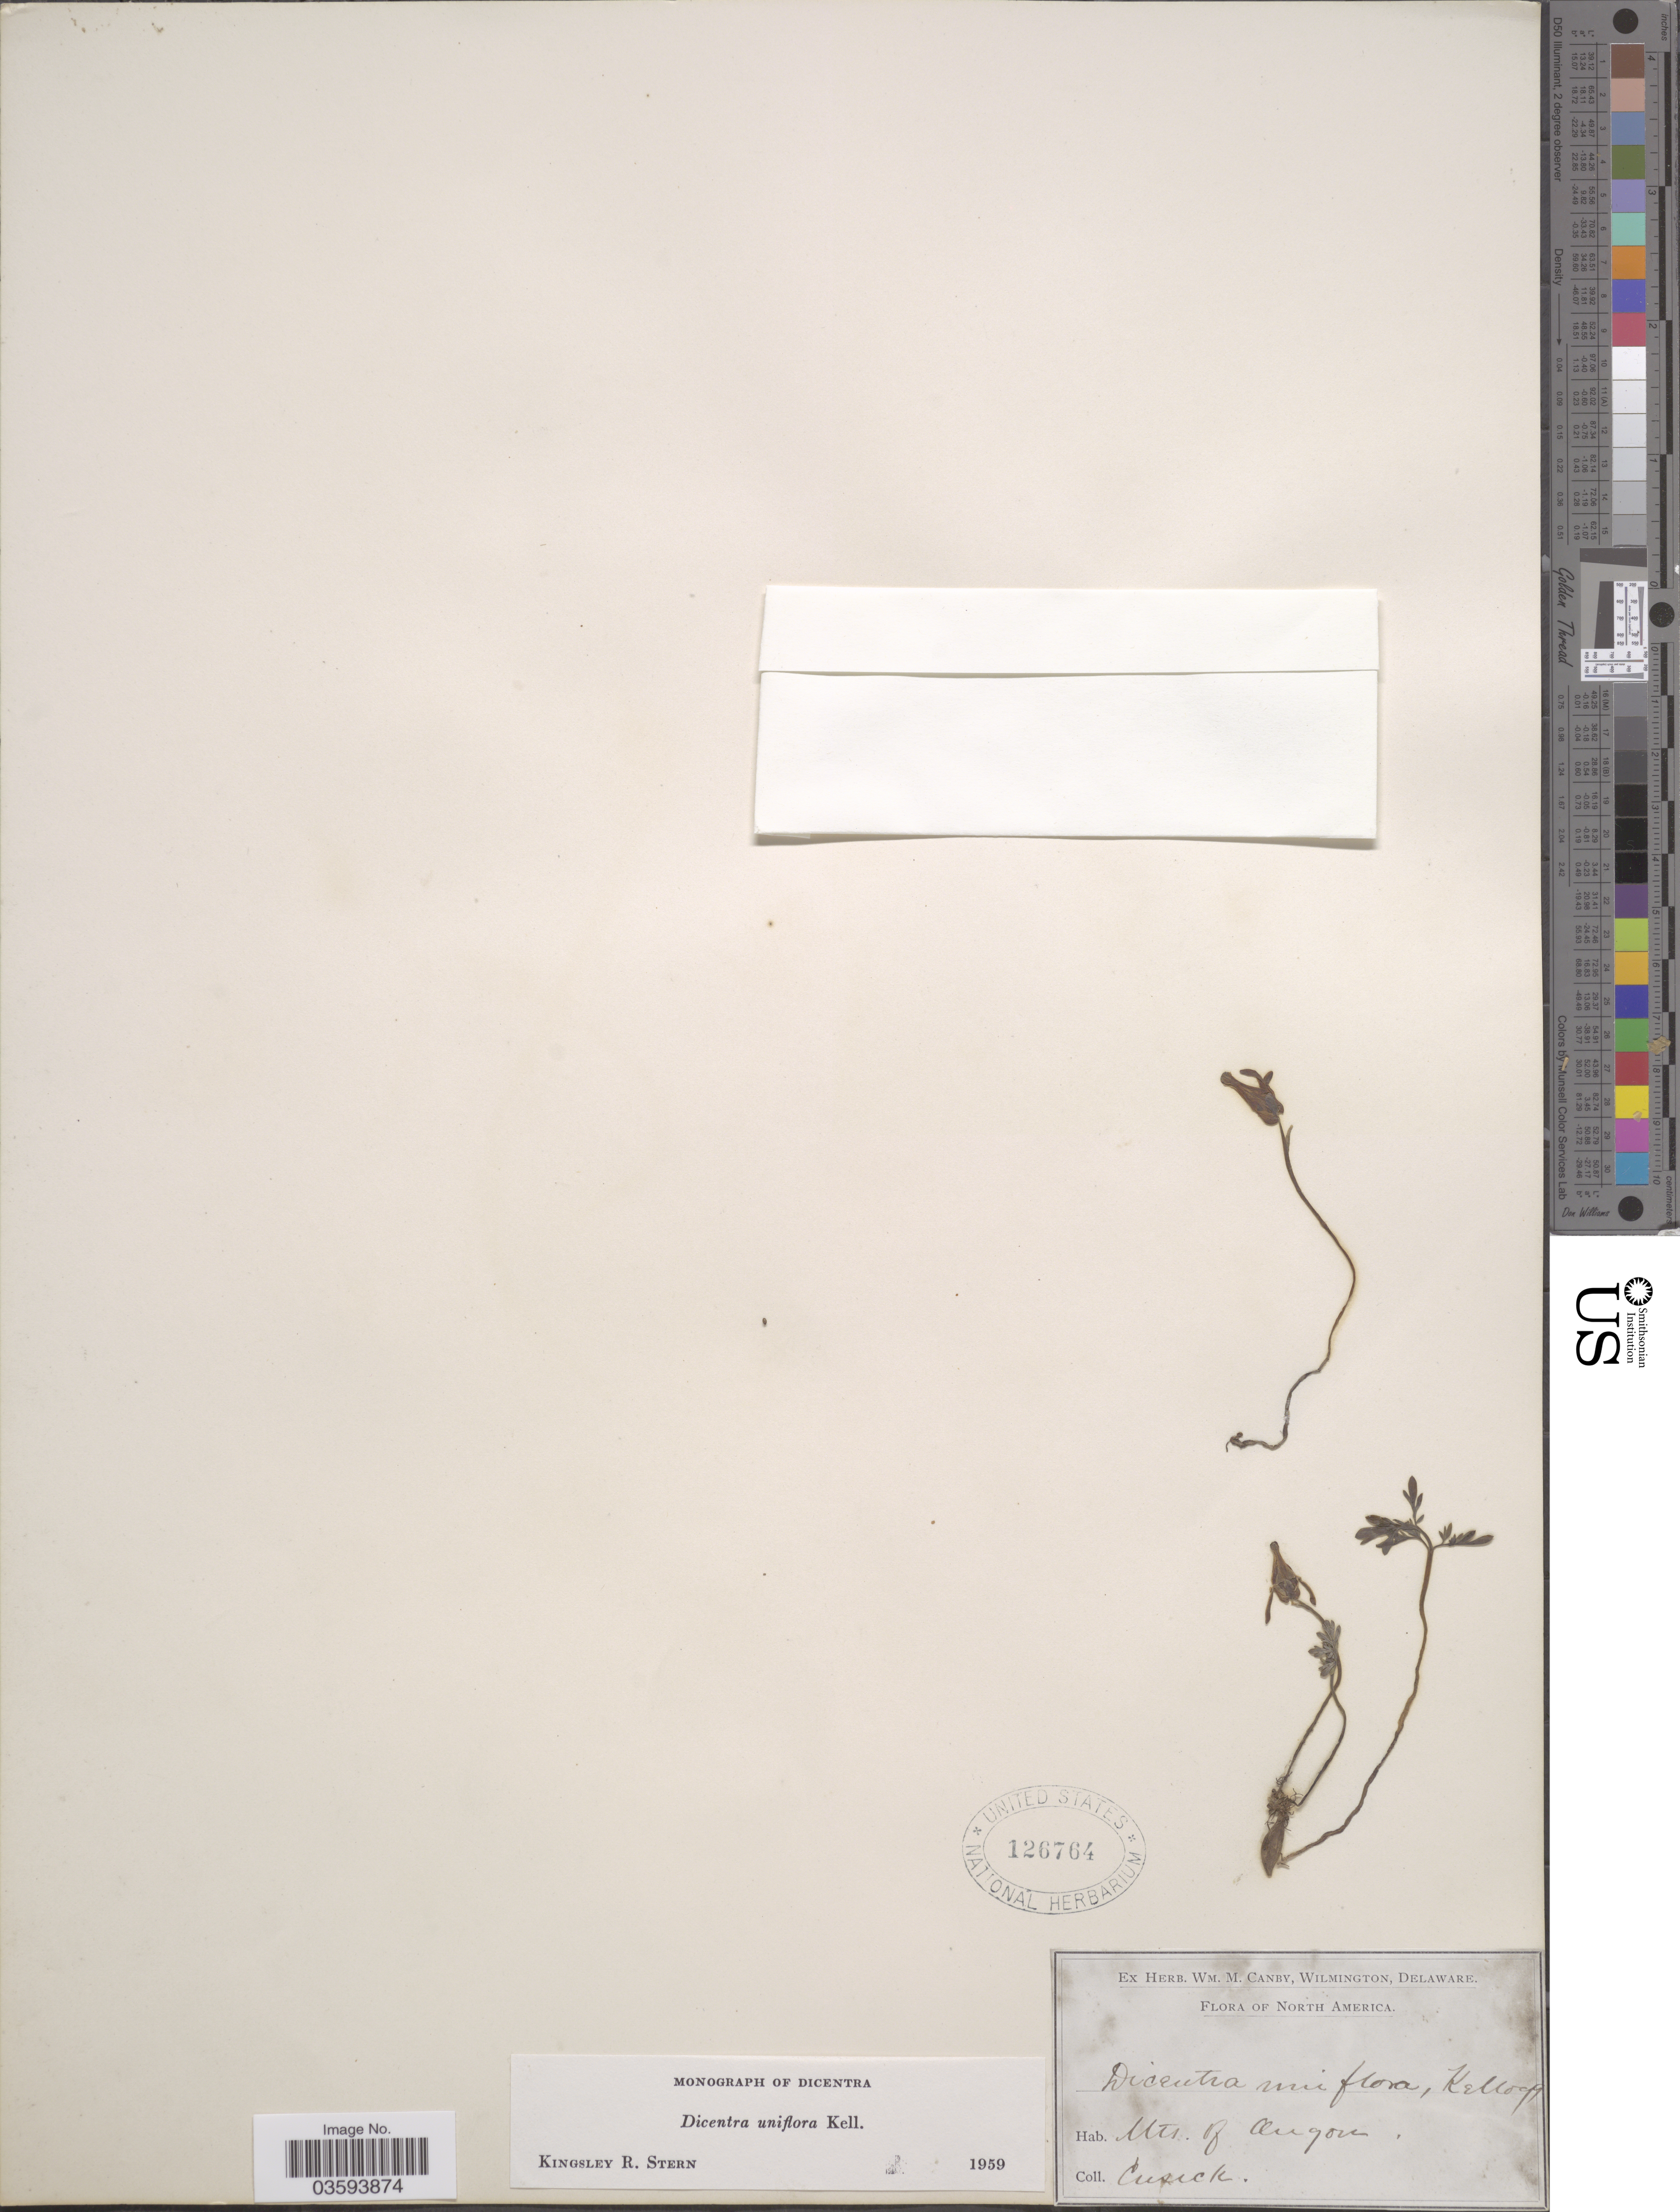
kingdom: Plantae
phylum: Tracheophyta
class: Magnoliopsida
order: Ranunculales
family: Papaveraceae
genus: Dicentra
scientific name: Dicentra uniflora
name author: Kellogg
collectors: Cusick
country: United States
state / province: Oregon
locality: Mts. of Oregon.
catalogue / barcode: US 126764